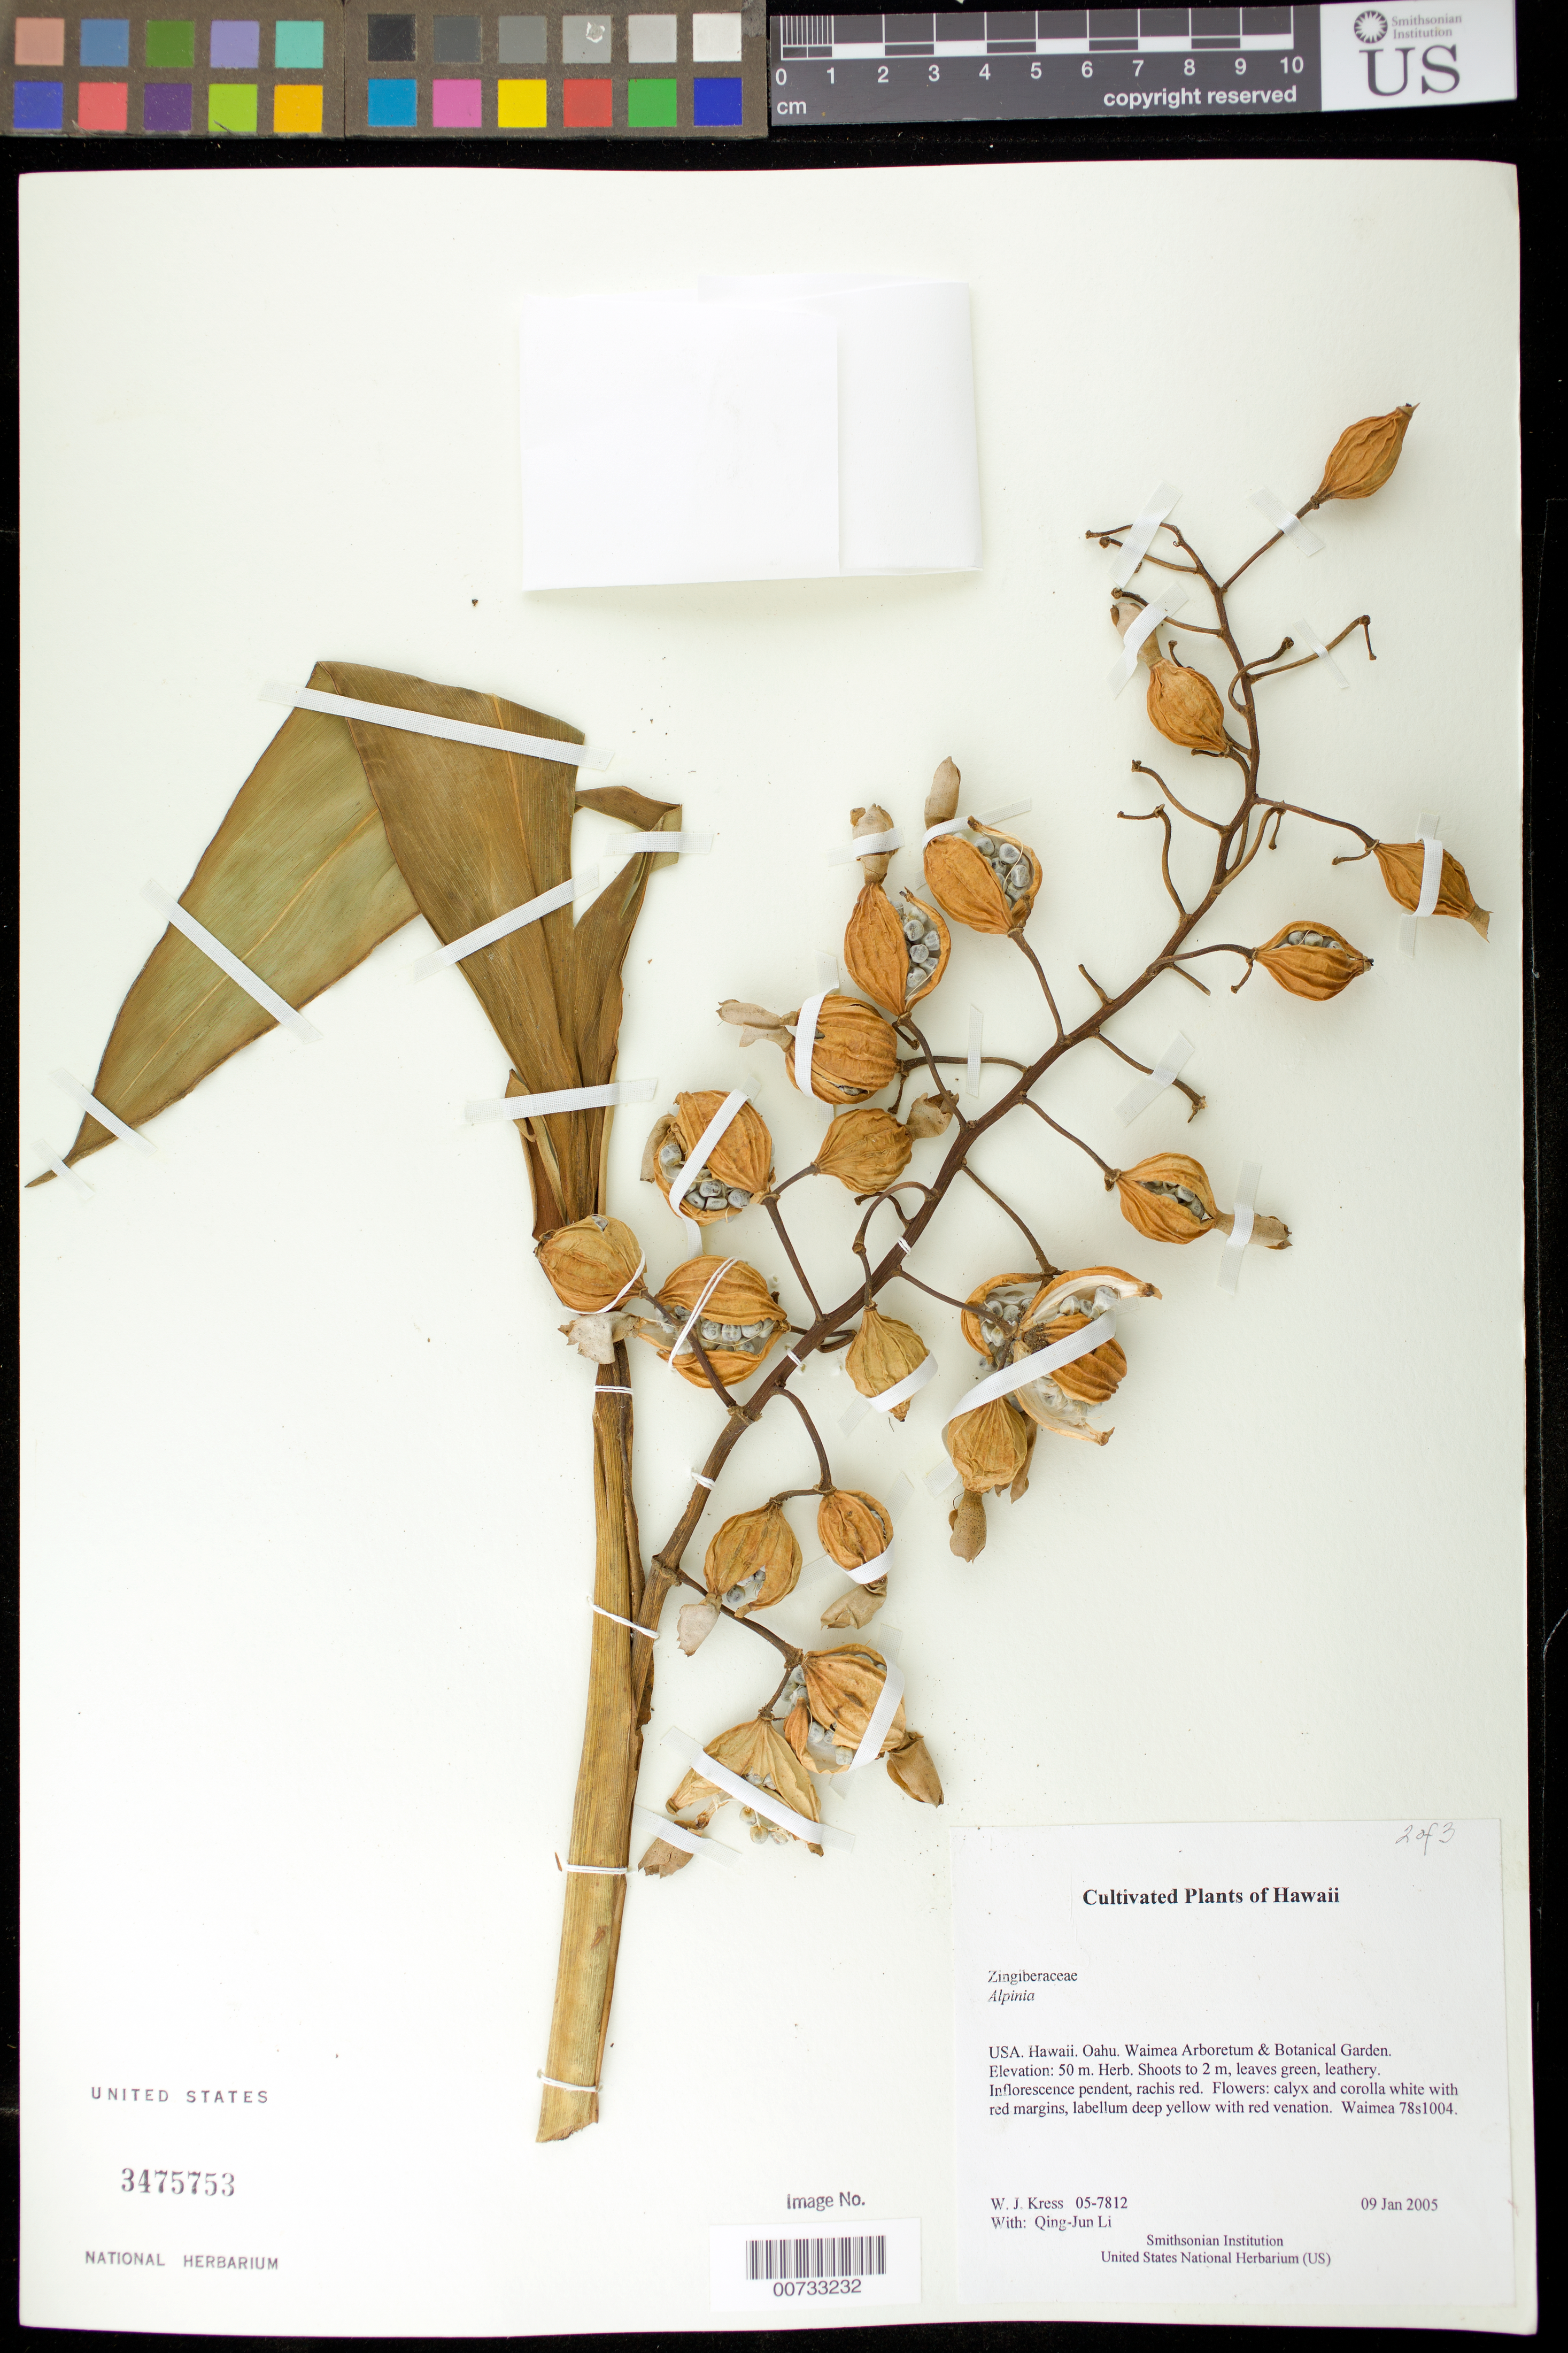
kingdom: Plantae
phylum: Tracheophyta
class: Liliopsida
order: Zingiberales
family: Zingiberaceae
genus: Alpinia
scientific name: Alpinia sp.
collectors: W. J. Kress & Q. J. Li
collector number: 05-7812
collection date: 2005-01-09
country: United States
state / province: Hawaii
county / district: Kauai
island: Oahu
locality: Waimea Arboretum and Botanical Garden, Haleiwa.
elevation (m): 50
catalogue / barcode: US 3475753